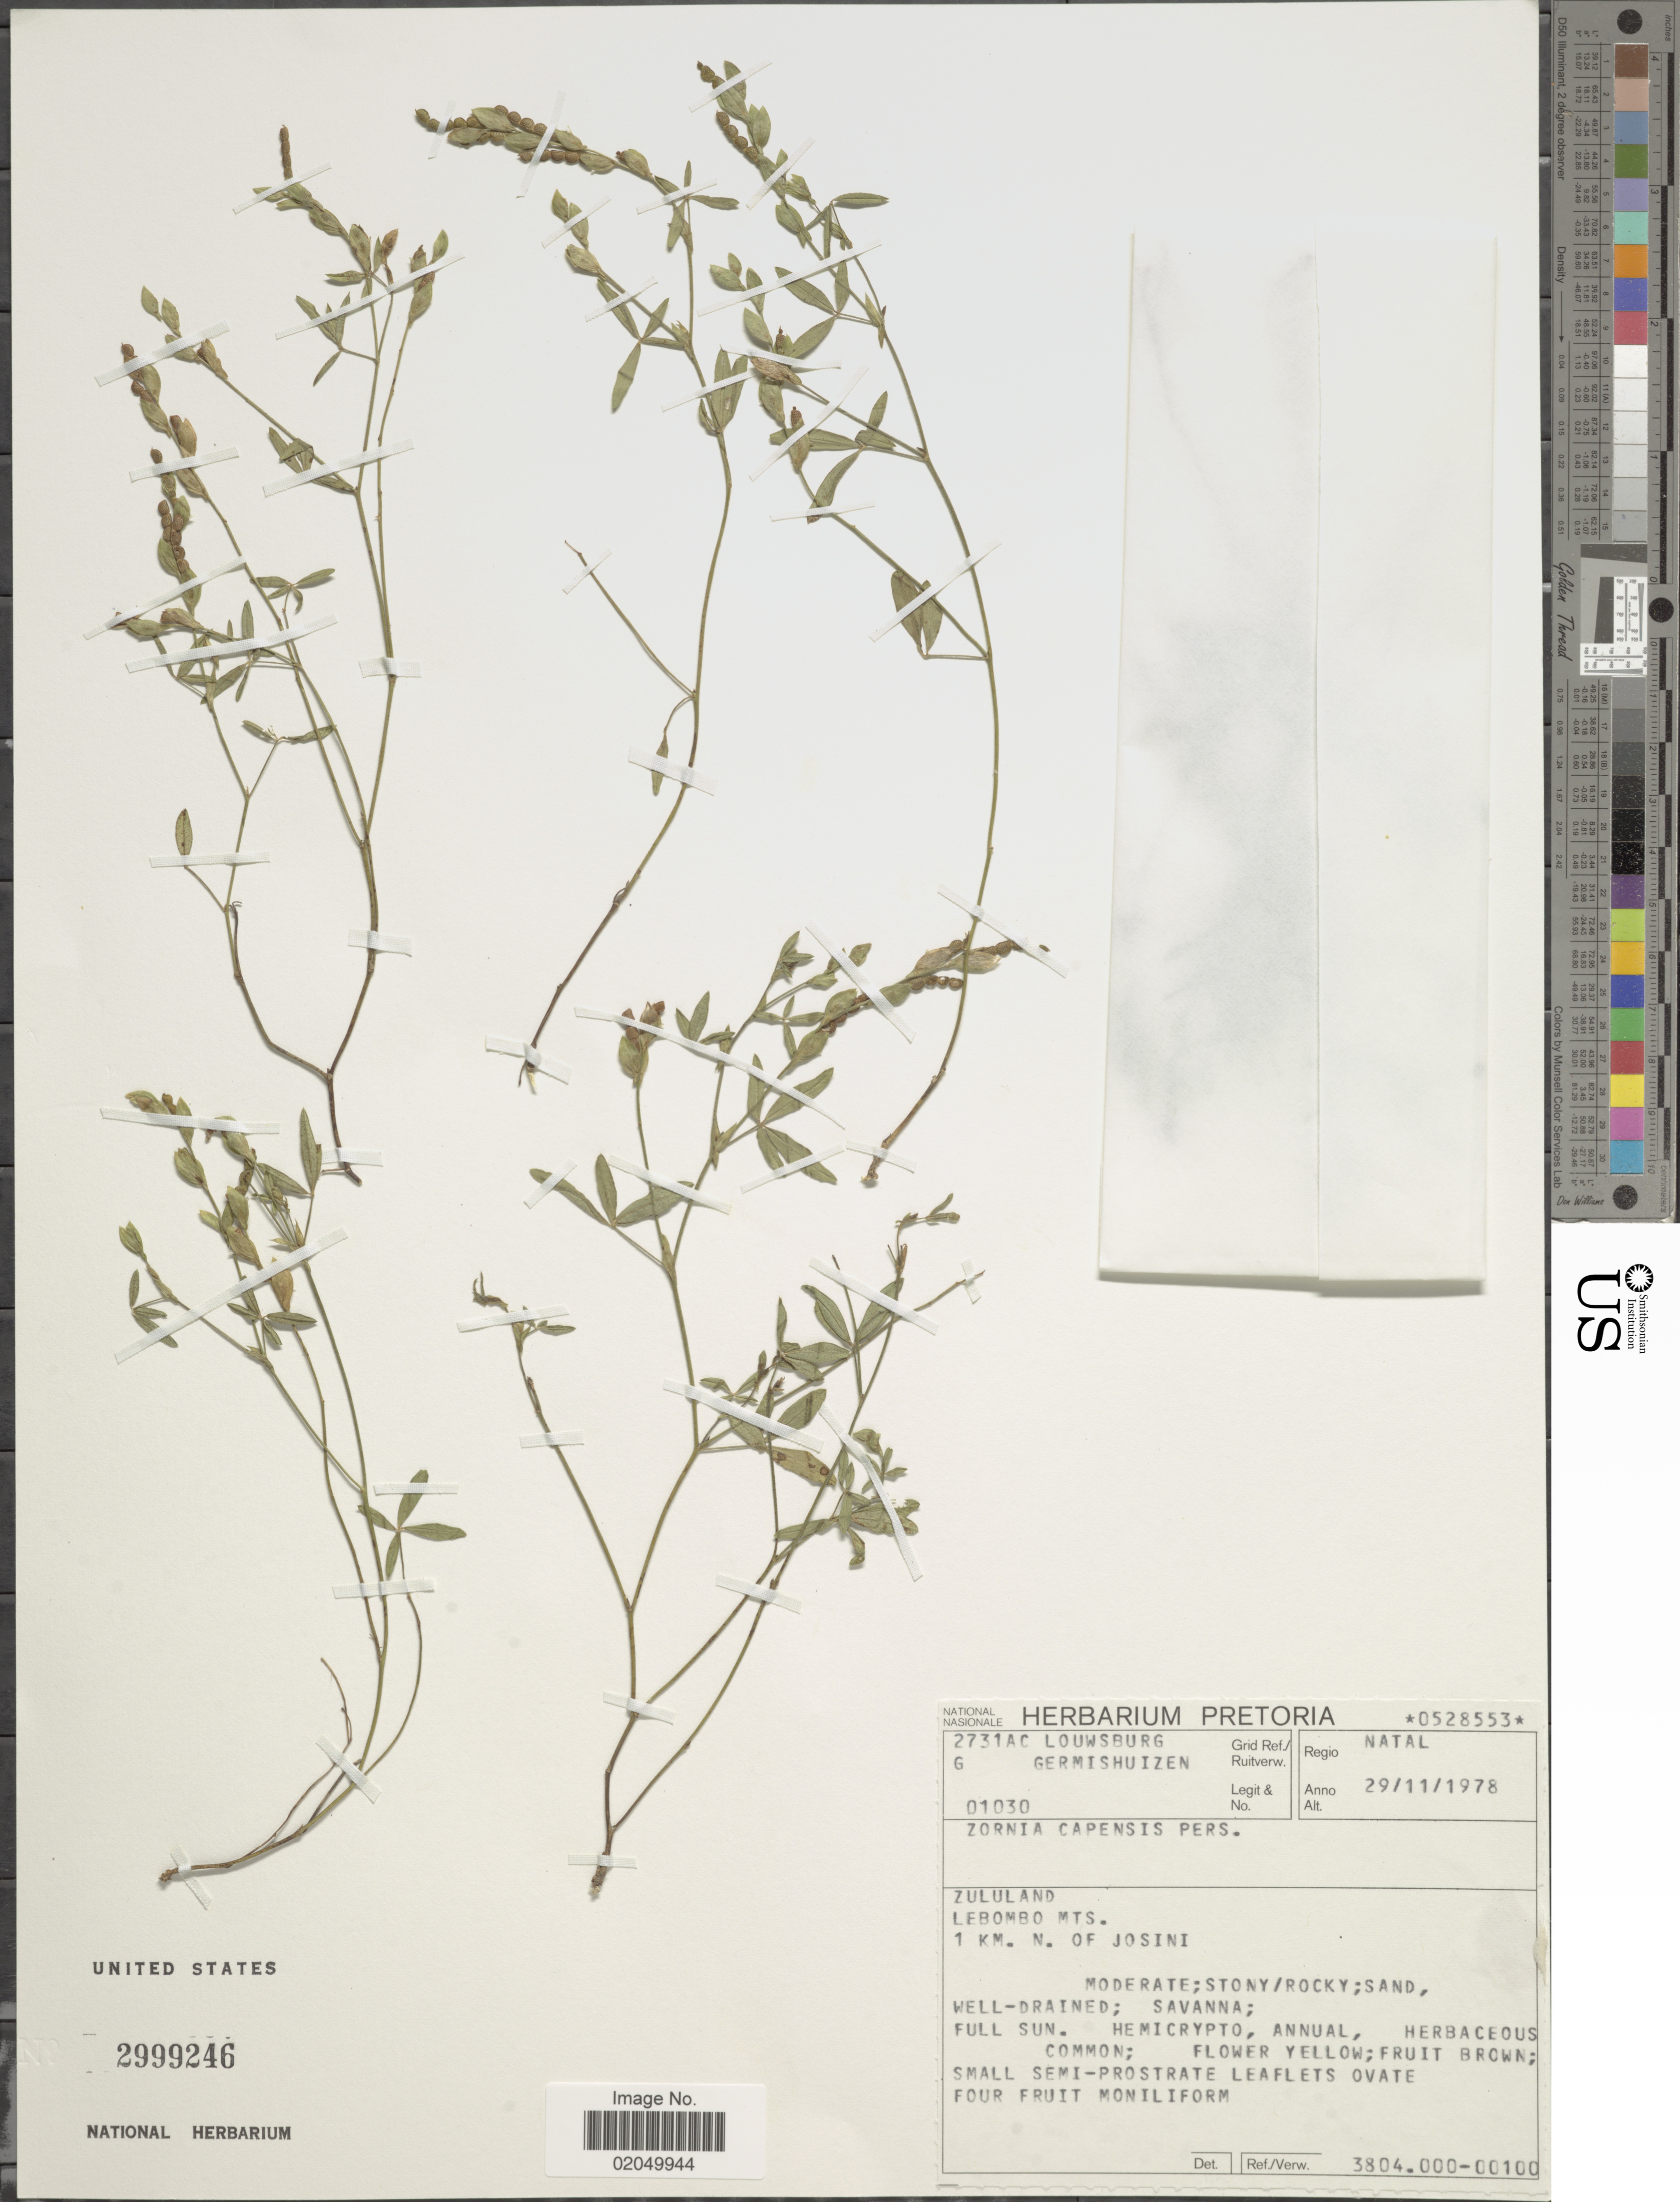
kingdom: Plantae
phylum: Tracheophyta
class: Magnoliopsida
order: Fabales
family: Fabaceae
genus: Zornia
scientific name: Zornia capensis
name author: Pers.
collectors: G. Germishuizen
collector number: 01030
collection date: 1978-11-29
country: South Africa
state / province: KwaZulu-Natal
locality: Natal, Zululand, Lebombo Mts., 1 km N of Josini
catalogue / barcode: US 2999246